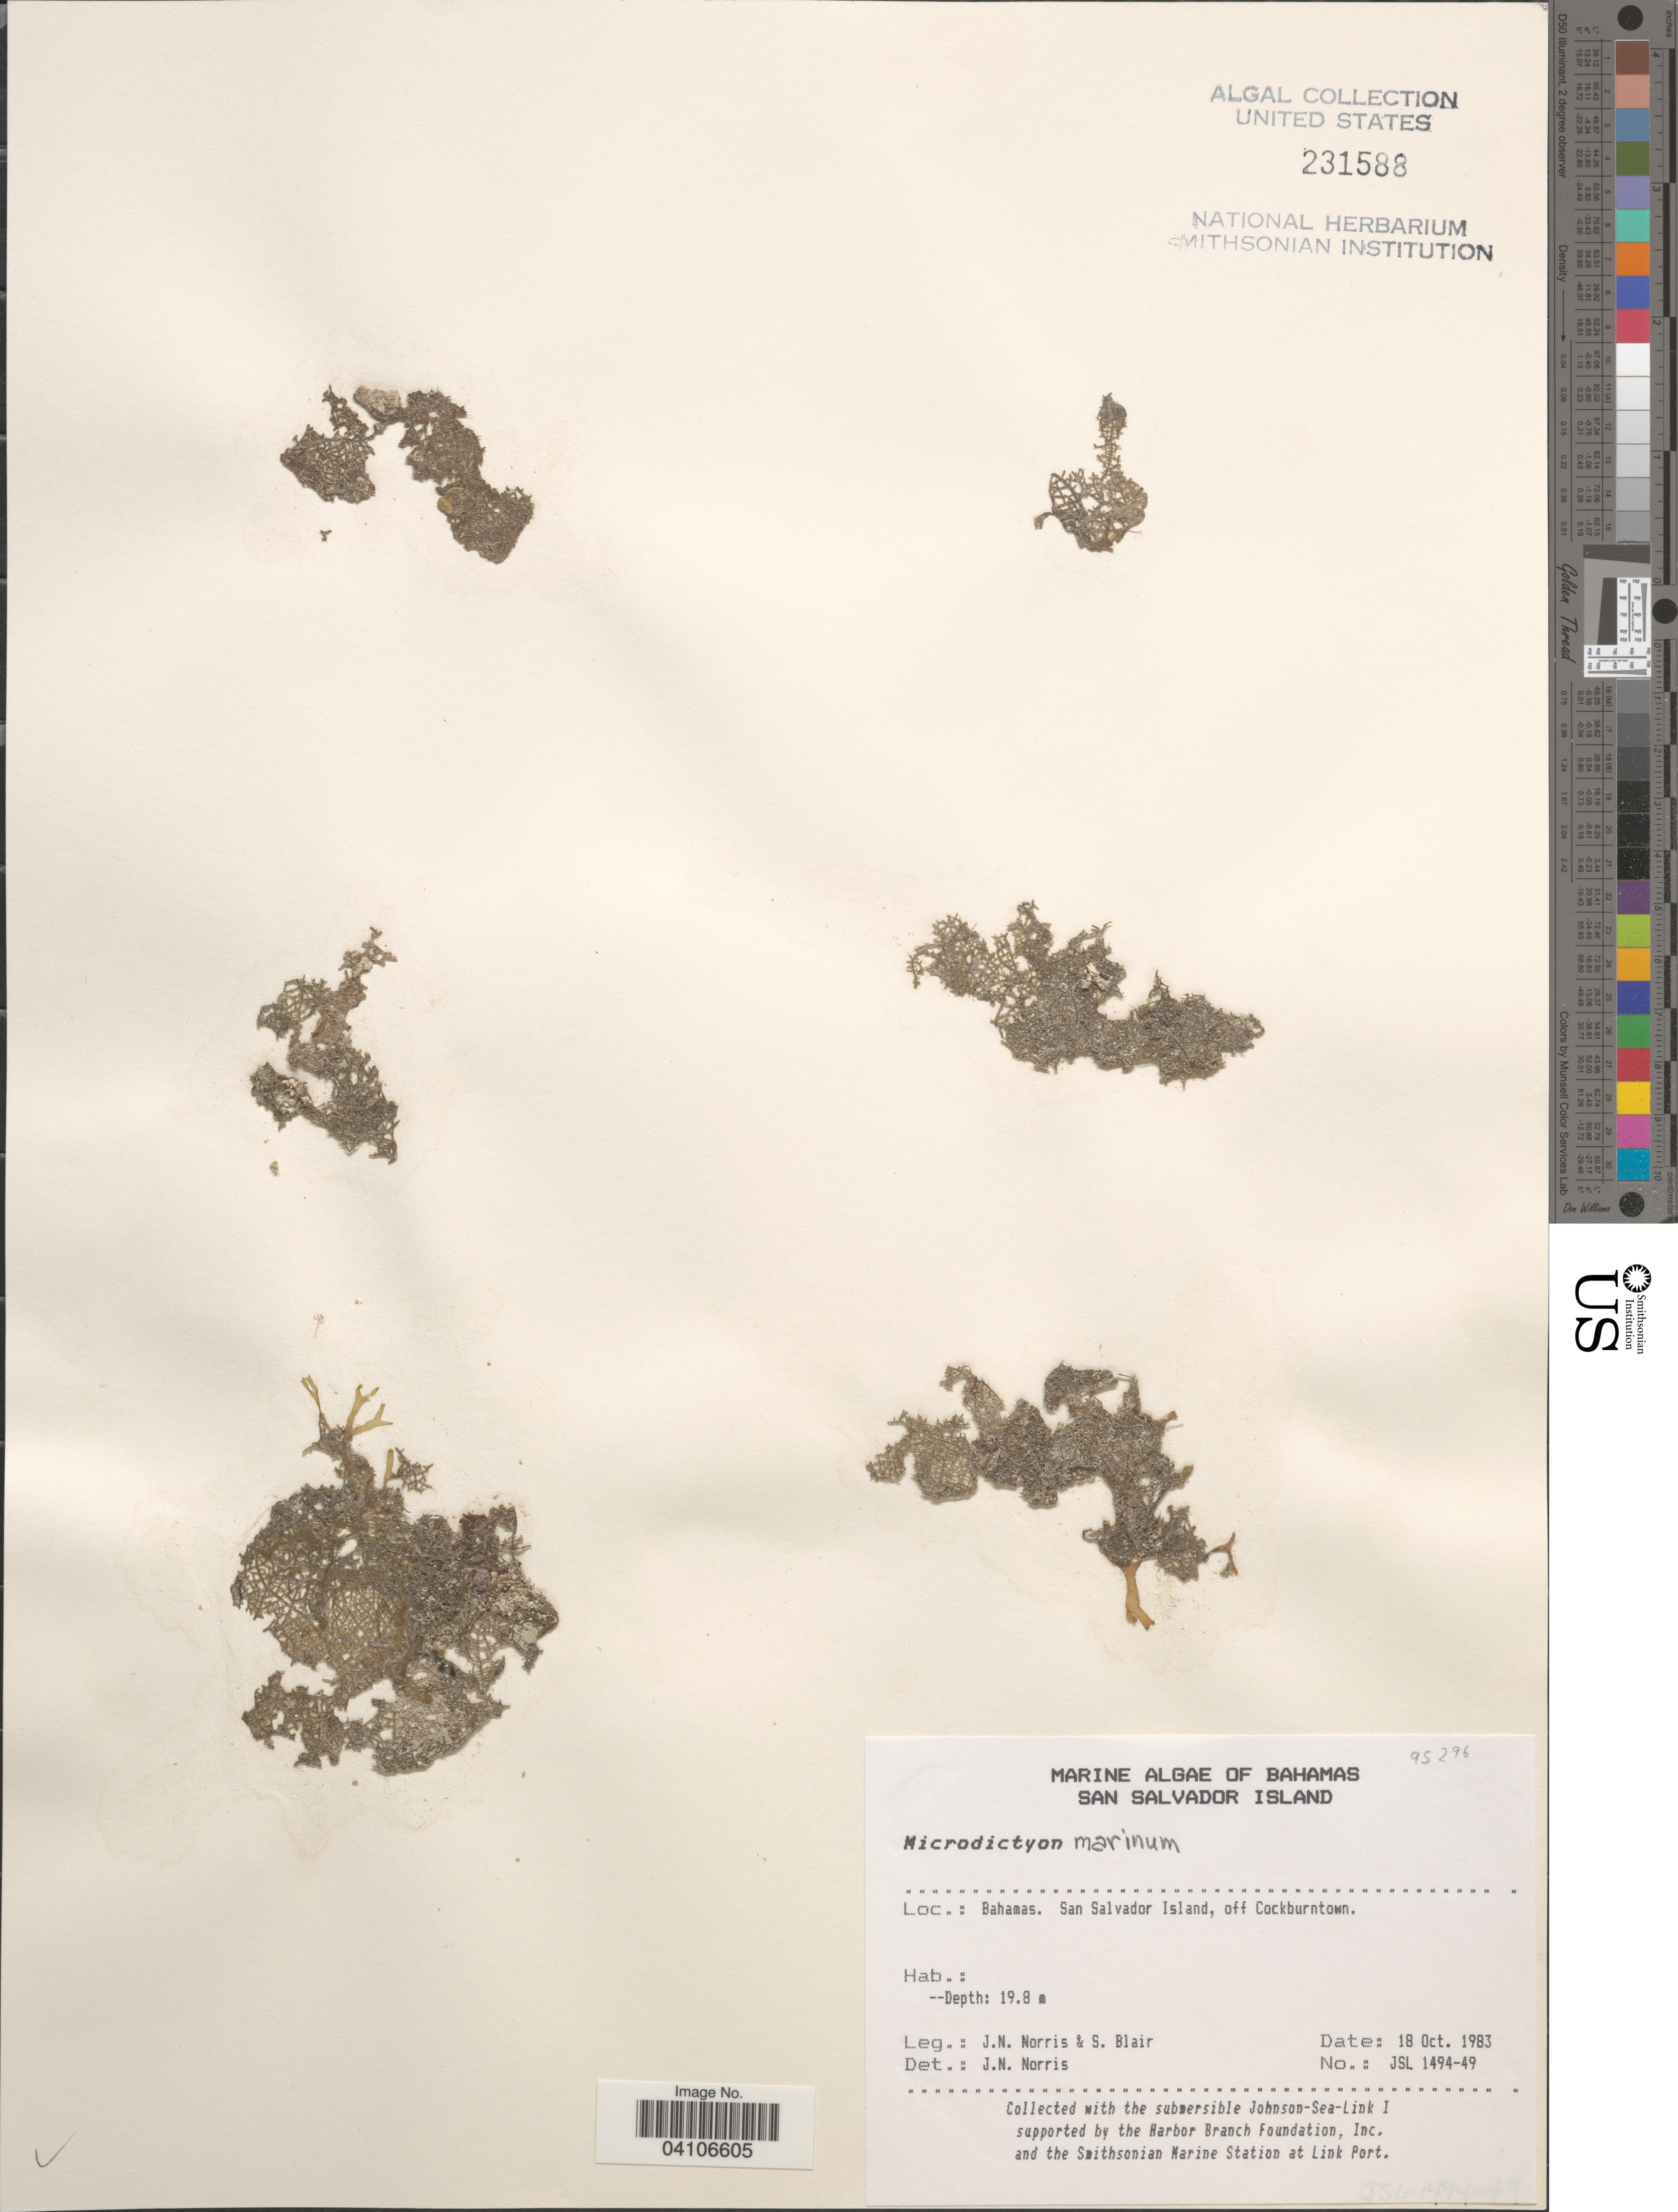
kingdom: Plantae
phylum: Chlorophyta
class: Ulvophyceae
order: Cladophorales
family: Anadyomenaceae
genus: Microdictyon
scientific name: Microdictyon marinum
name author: (Bory) P.C. Silva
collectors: J. Norris & S. M. Blair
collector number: JSL 1494-49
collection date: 1983-10-18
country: Bahamas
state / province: San Salvador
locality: San Salvador Island, off Cockburntown.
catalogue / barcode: US 231588